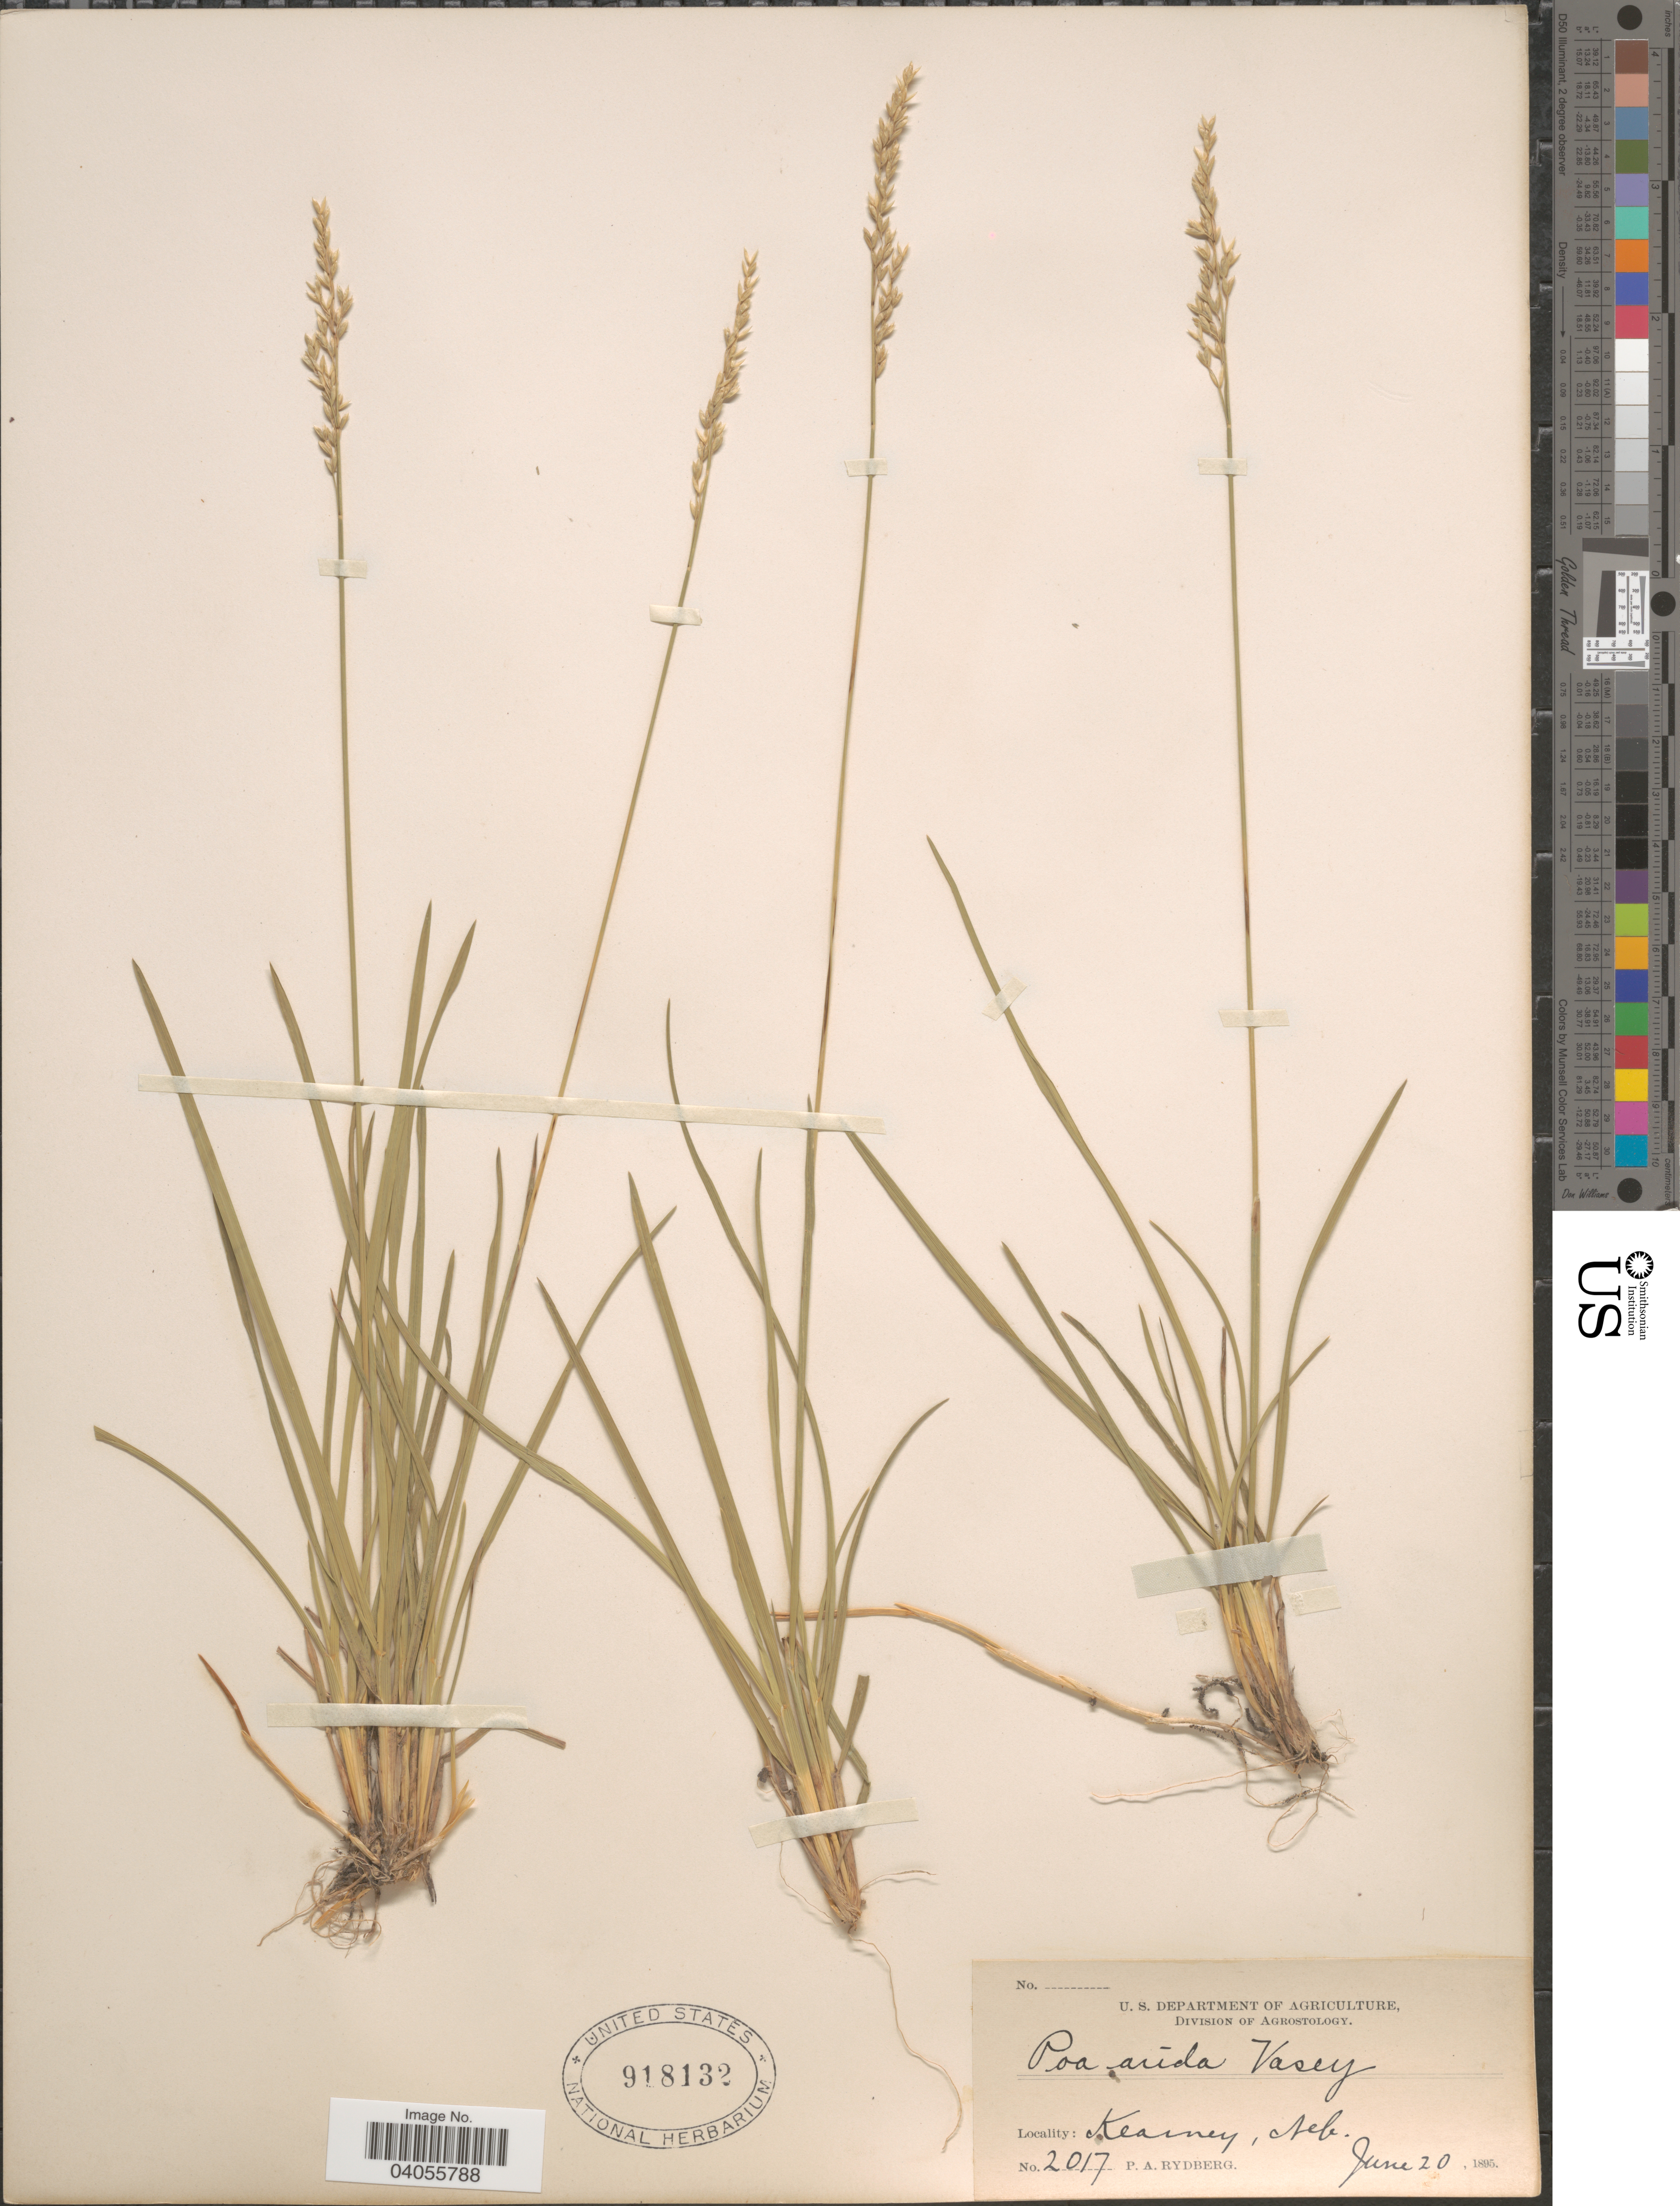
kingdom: Plantae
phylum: Tracheophyta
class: Liliopsida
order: Poales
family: Poaceae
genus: Poa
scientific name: Poa arida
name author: Vasey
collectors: P. A. Rydberg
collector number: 2017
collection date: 1895-06-20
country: United States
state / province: Nebraska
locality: Kearney.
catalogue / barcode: US 918132